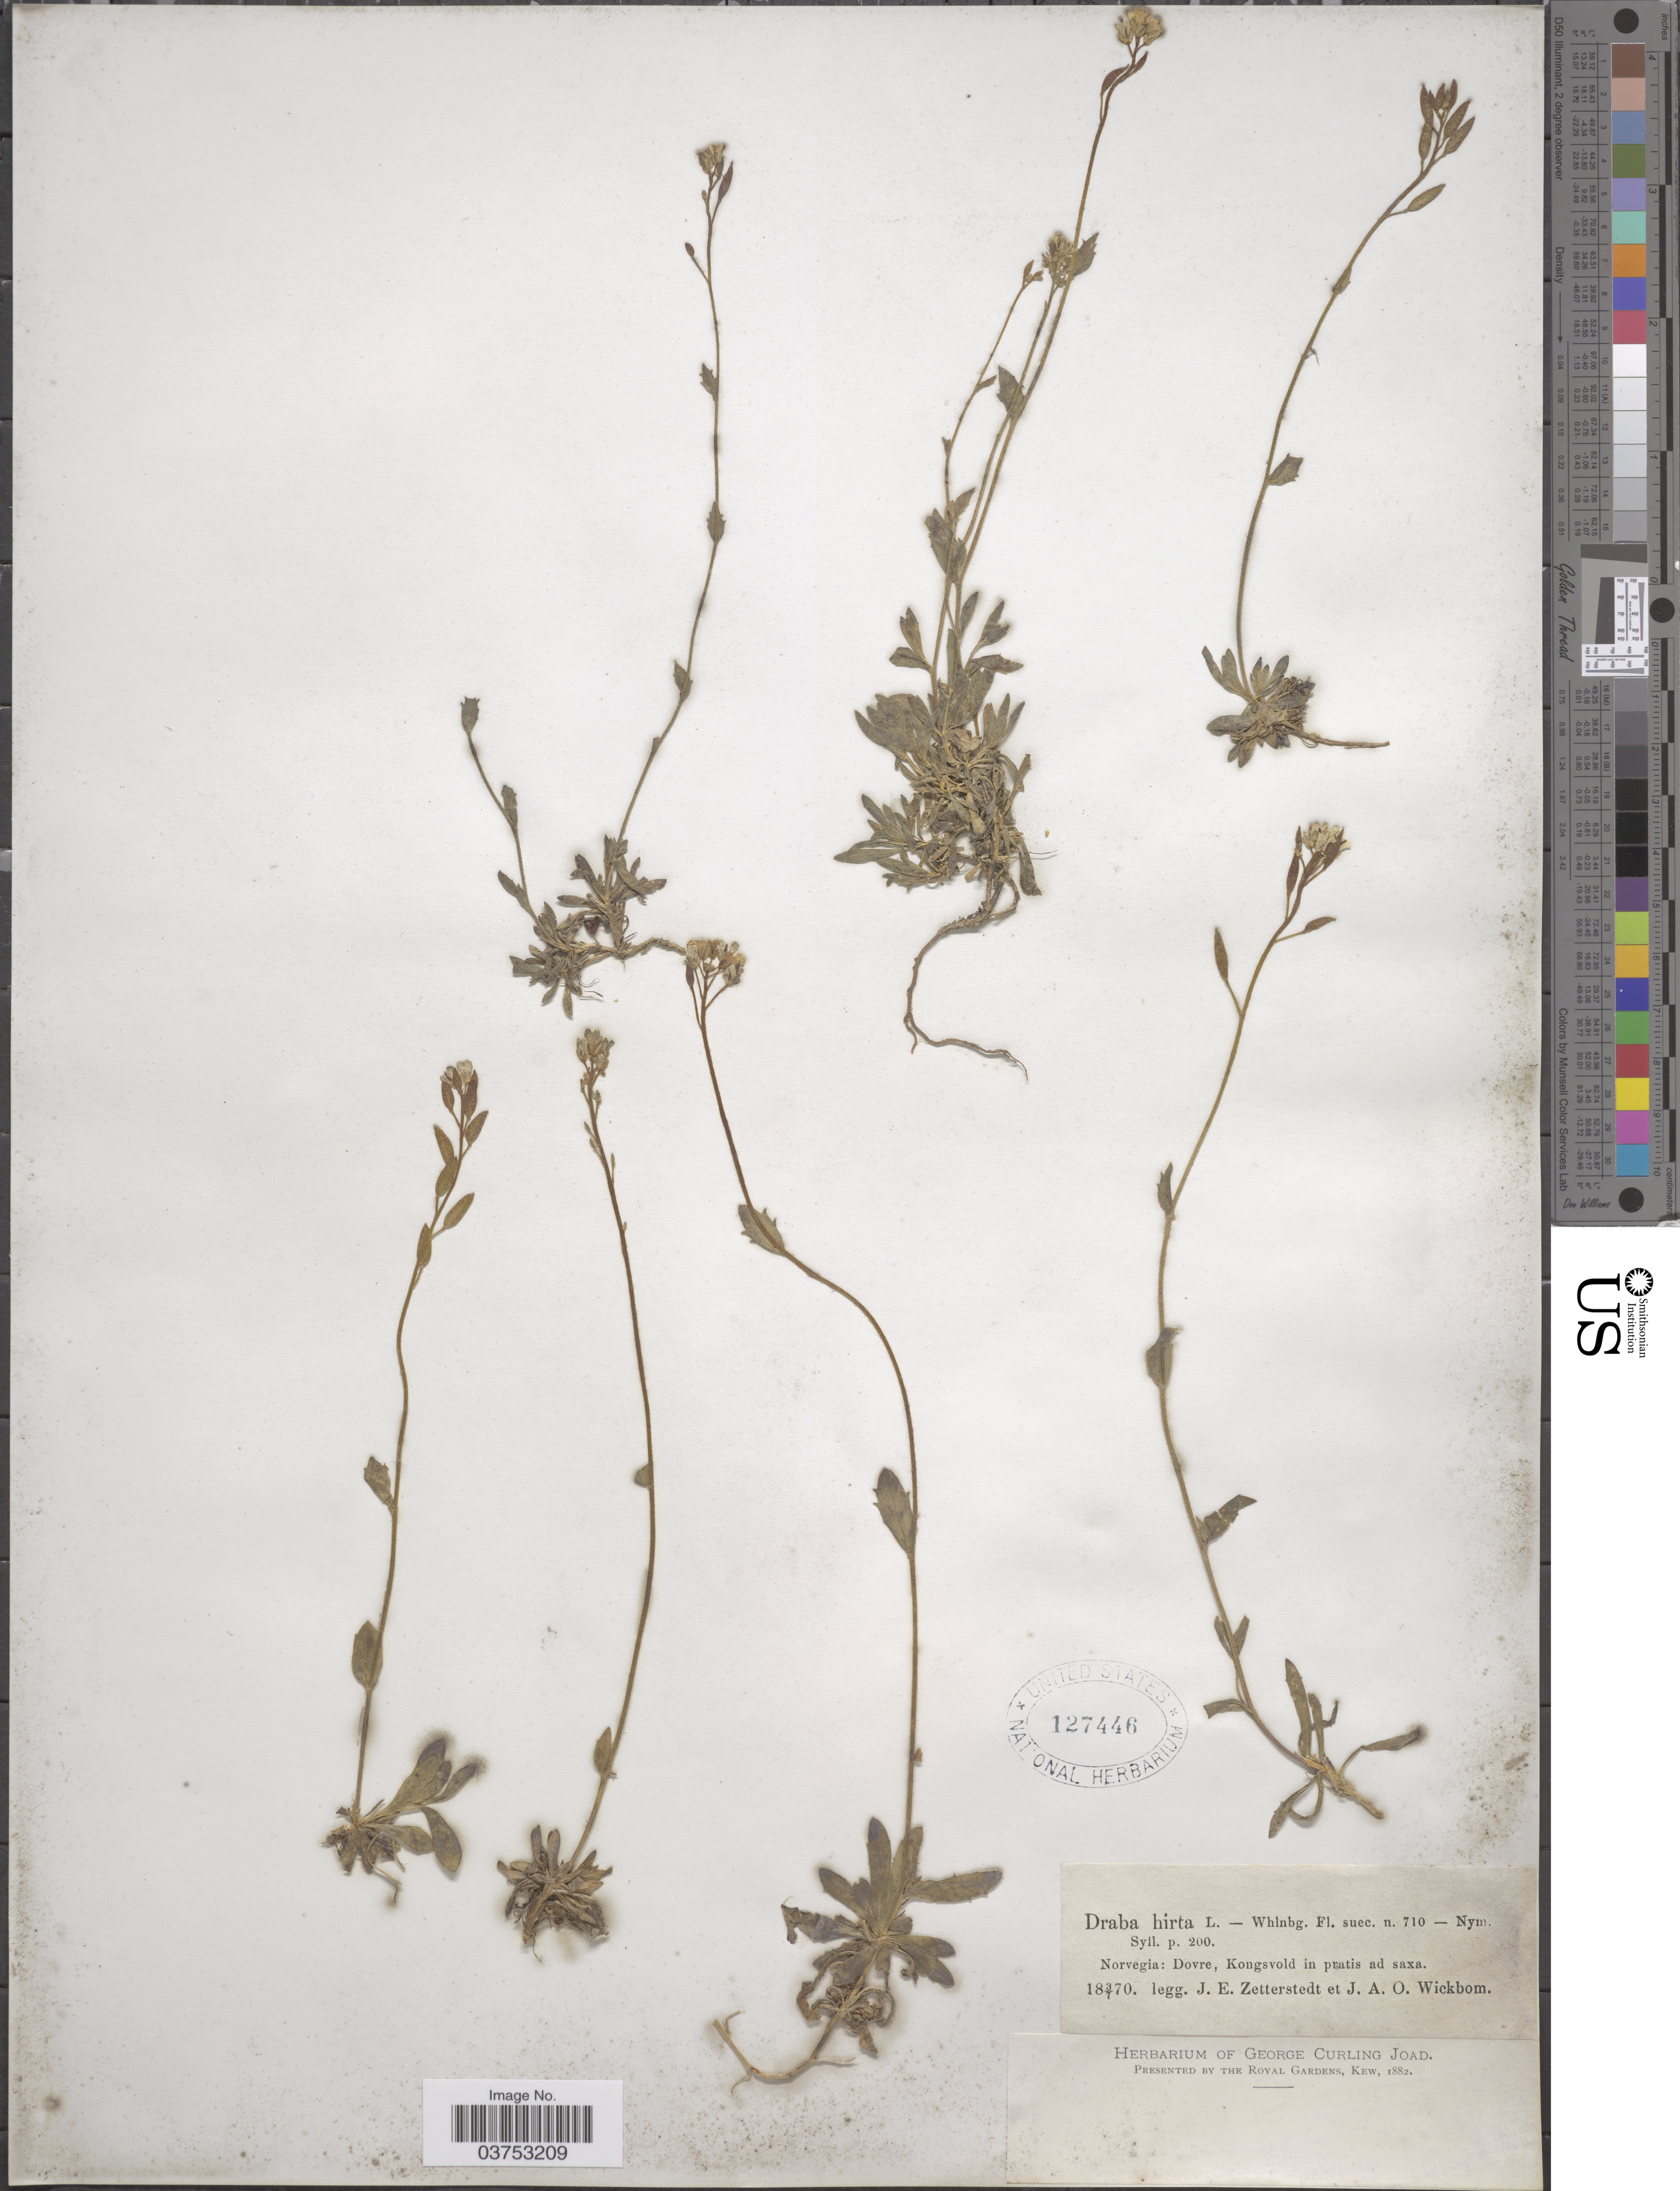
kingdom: Plantae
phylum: Tracheophyta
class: Magnoliopsida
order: Brassicales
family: Brassicaceae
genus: Draba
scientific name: Draba hirta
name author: L.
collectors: J.E. Zetterstedt & J. Wickbom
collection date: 1870-07-03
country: Norway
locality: Norvegia: Dovre, Kongsvold in pratis ad saxa.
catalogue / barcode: US 127446